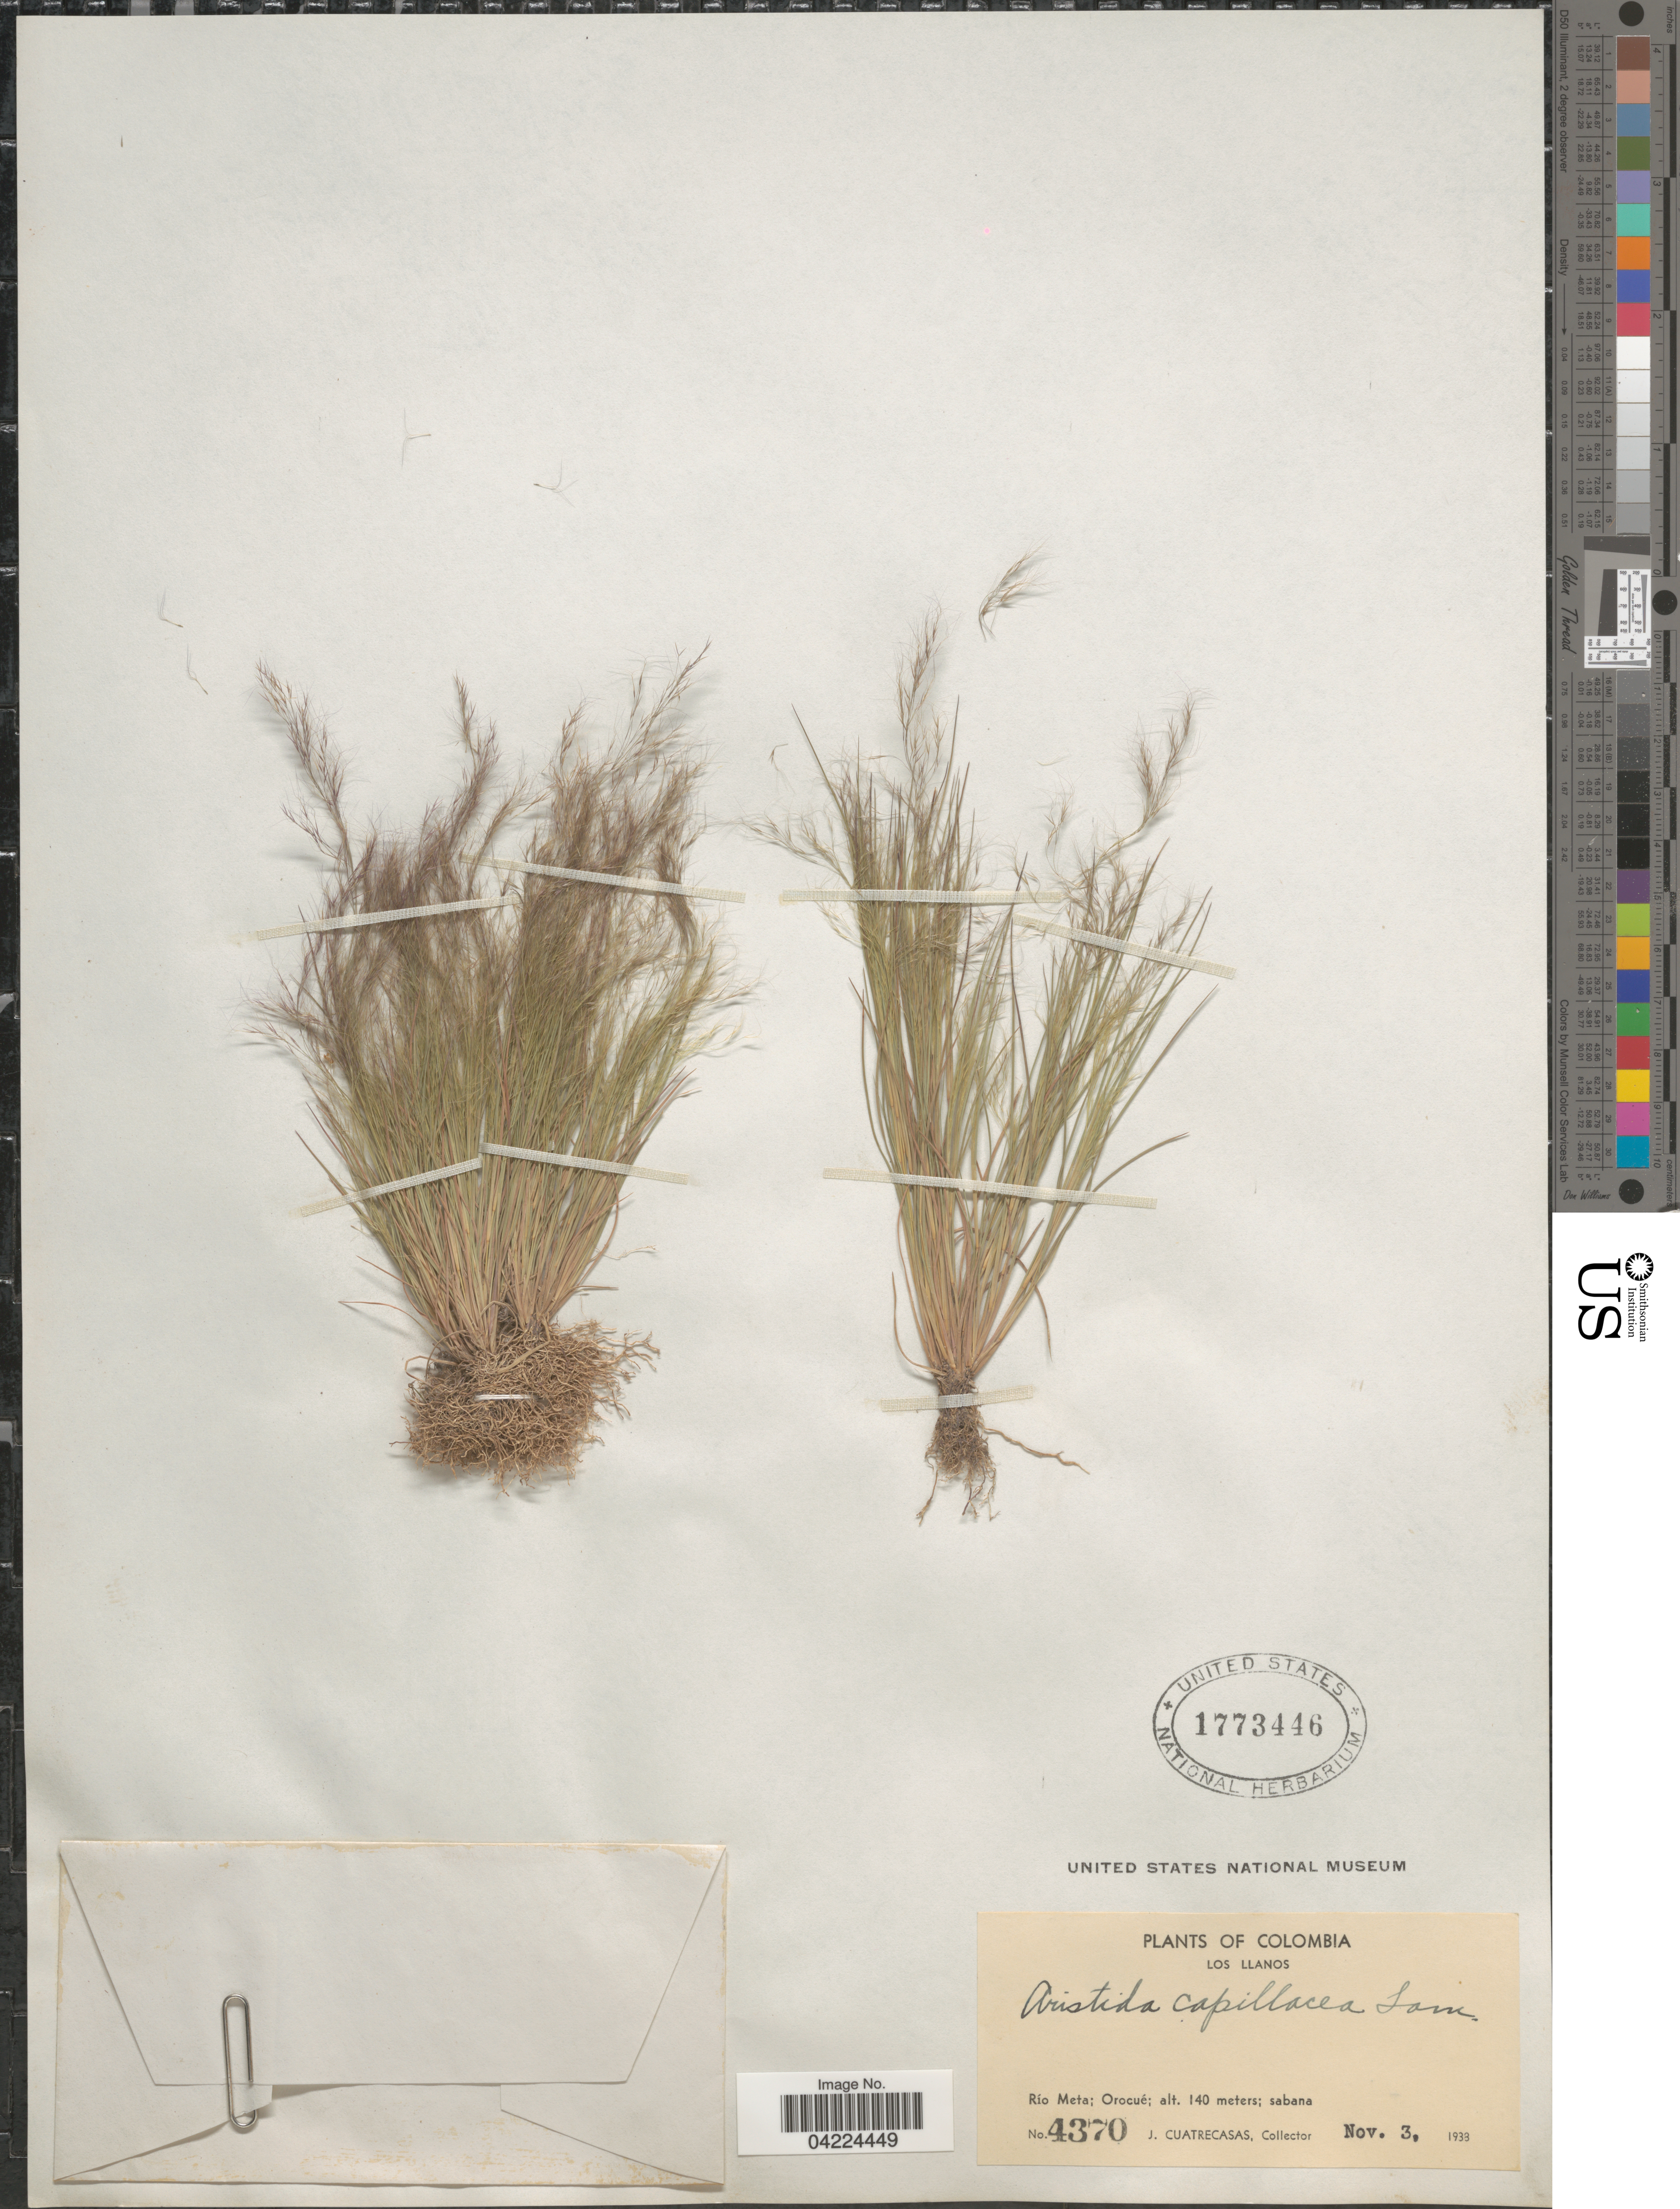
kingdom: Plantae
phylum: Tracheophyta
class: Liliopsida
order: Poales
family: Poaceae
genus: Aristida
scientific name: Aristida capillacea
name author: Lam.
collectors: J. Cuatrecasas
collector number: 4370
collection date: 1938-11-03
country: Colombia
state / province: Meta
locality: Los Llanos. Rí Meta: Orocué.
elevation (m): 140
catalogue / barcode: US 1773446